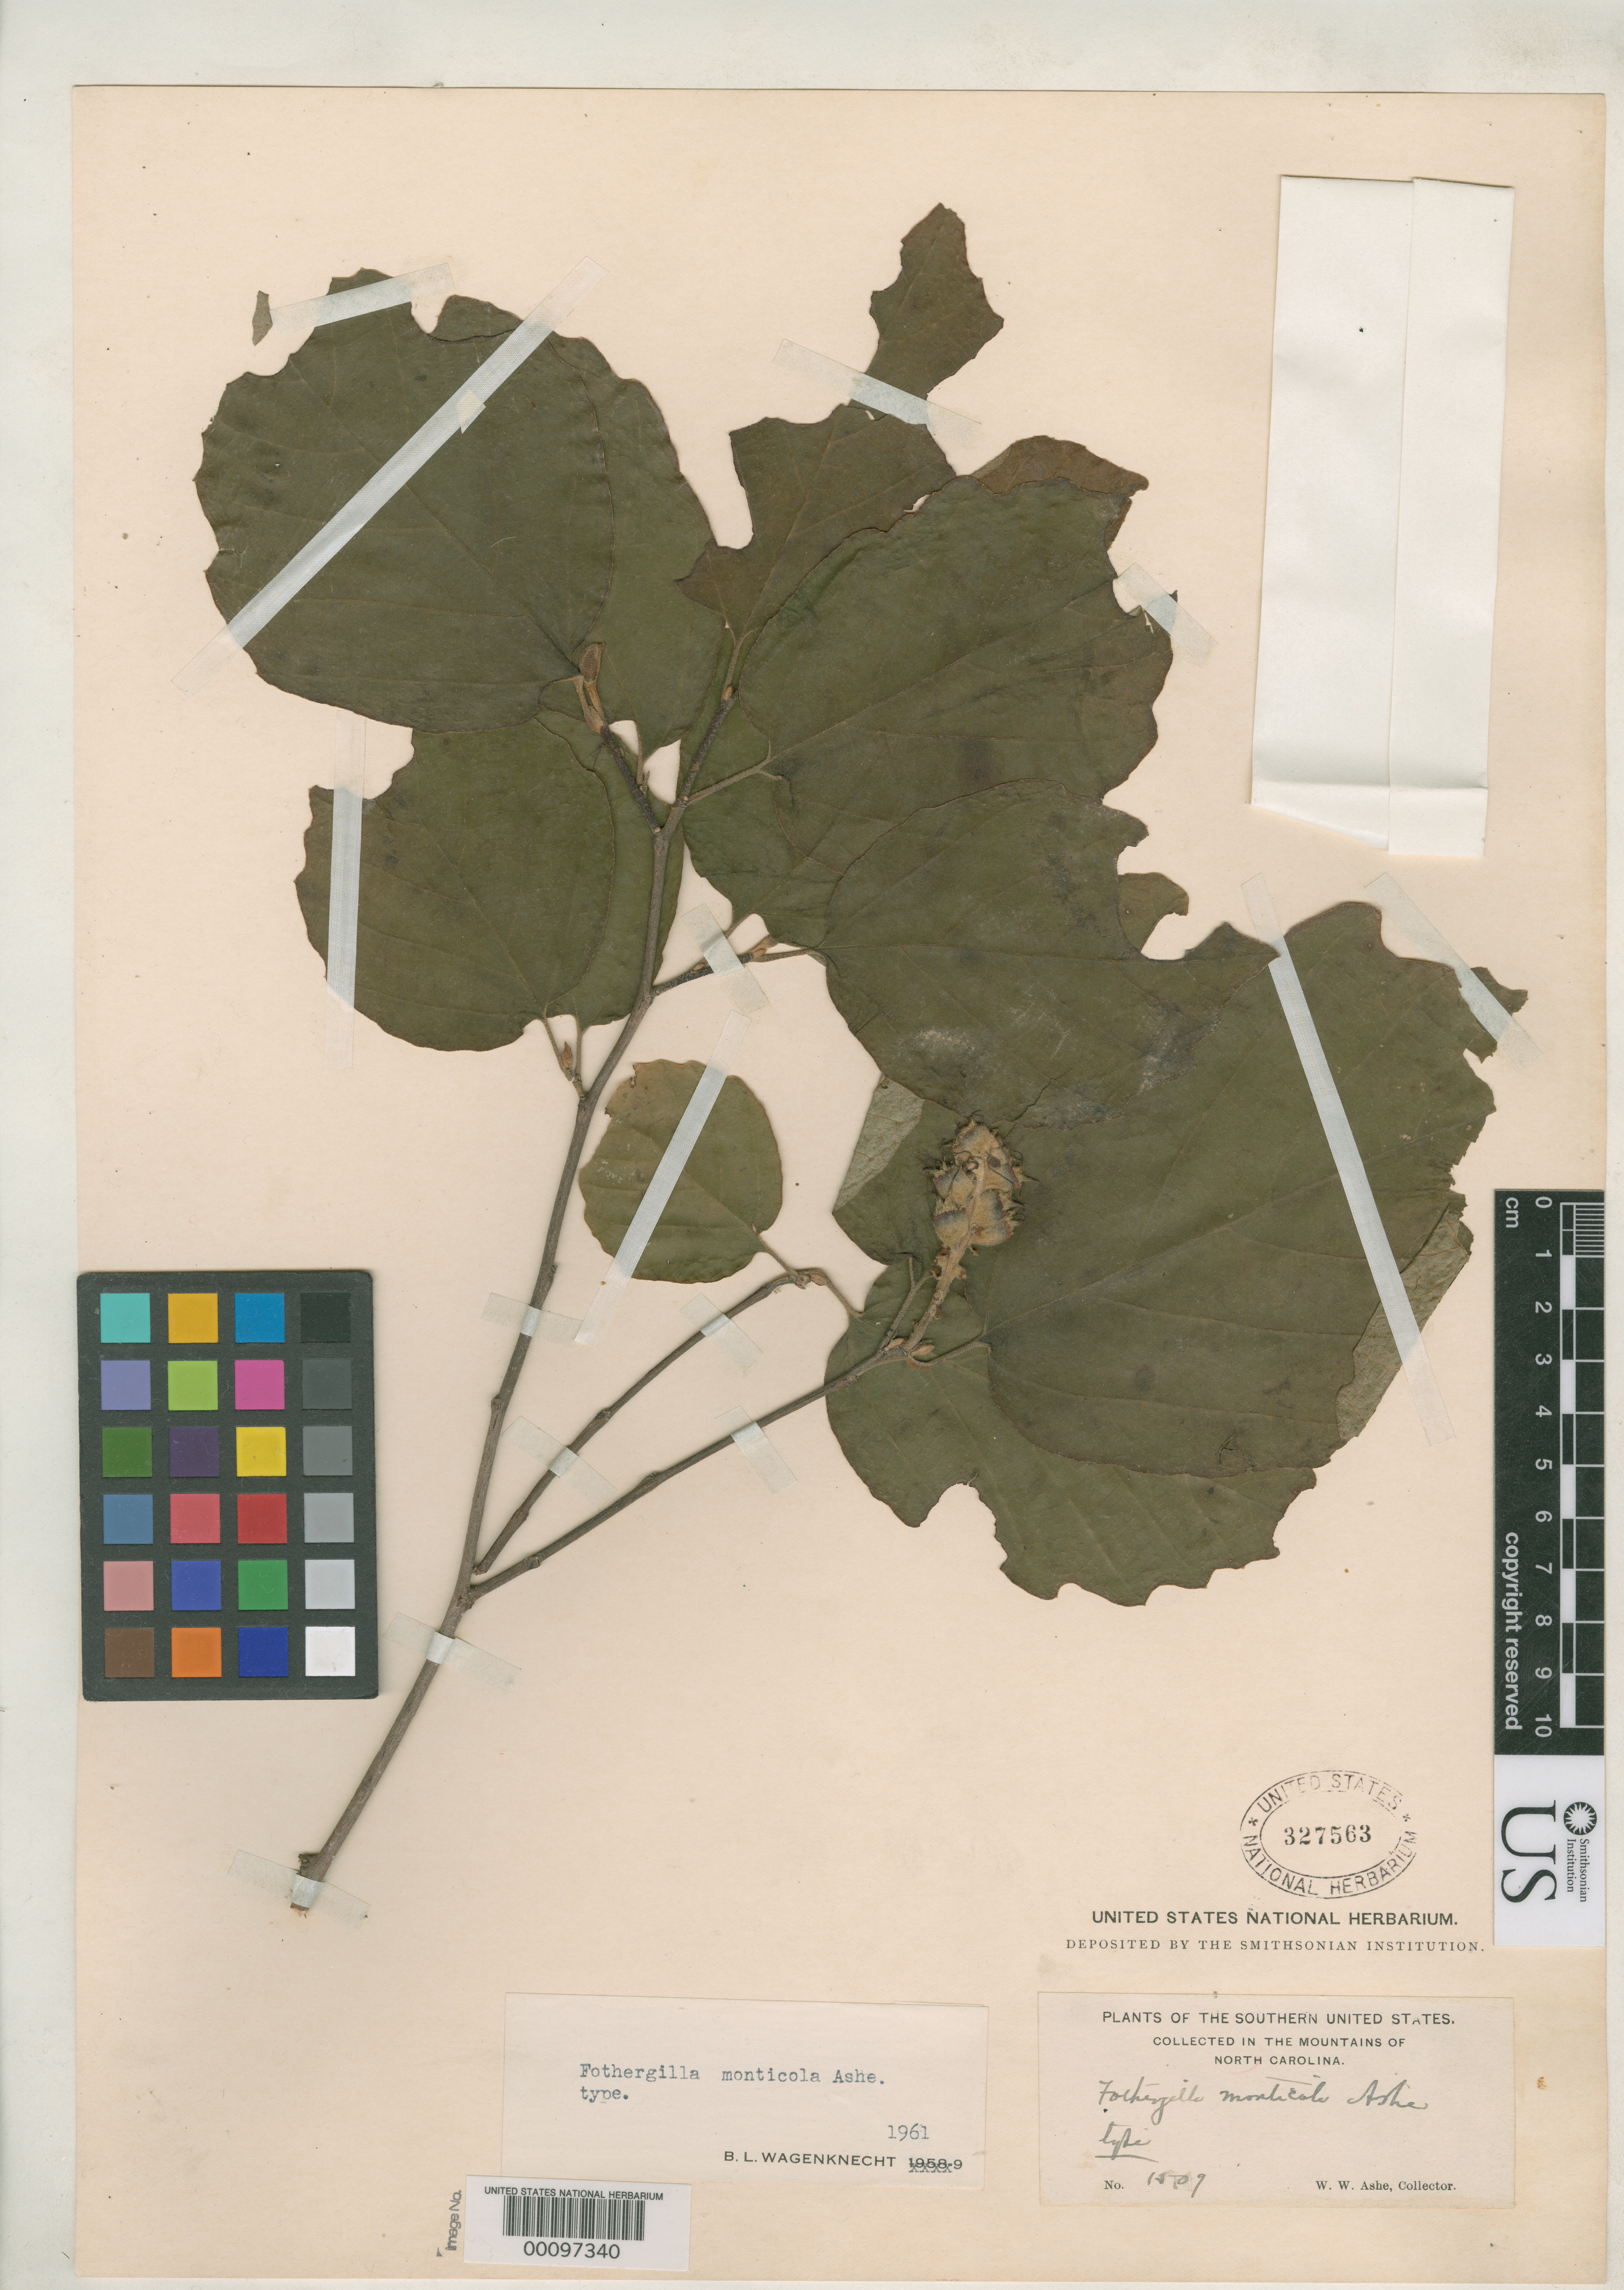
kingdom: Plantae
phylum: Tracheophyta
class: Magnoliopsida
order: Saxifragales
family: Hamamelidaceae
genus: Fothergilla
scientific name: Fothergilla monticola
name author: Ashe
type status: Isotype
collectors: W. W. Ashe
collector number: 1509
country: United States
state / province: North Carolina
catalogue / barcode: US 327563